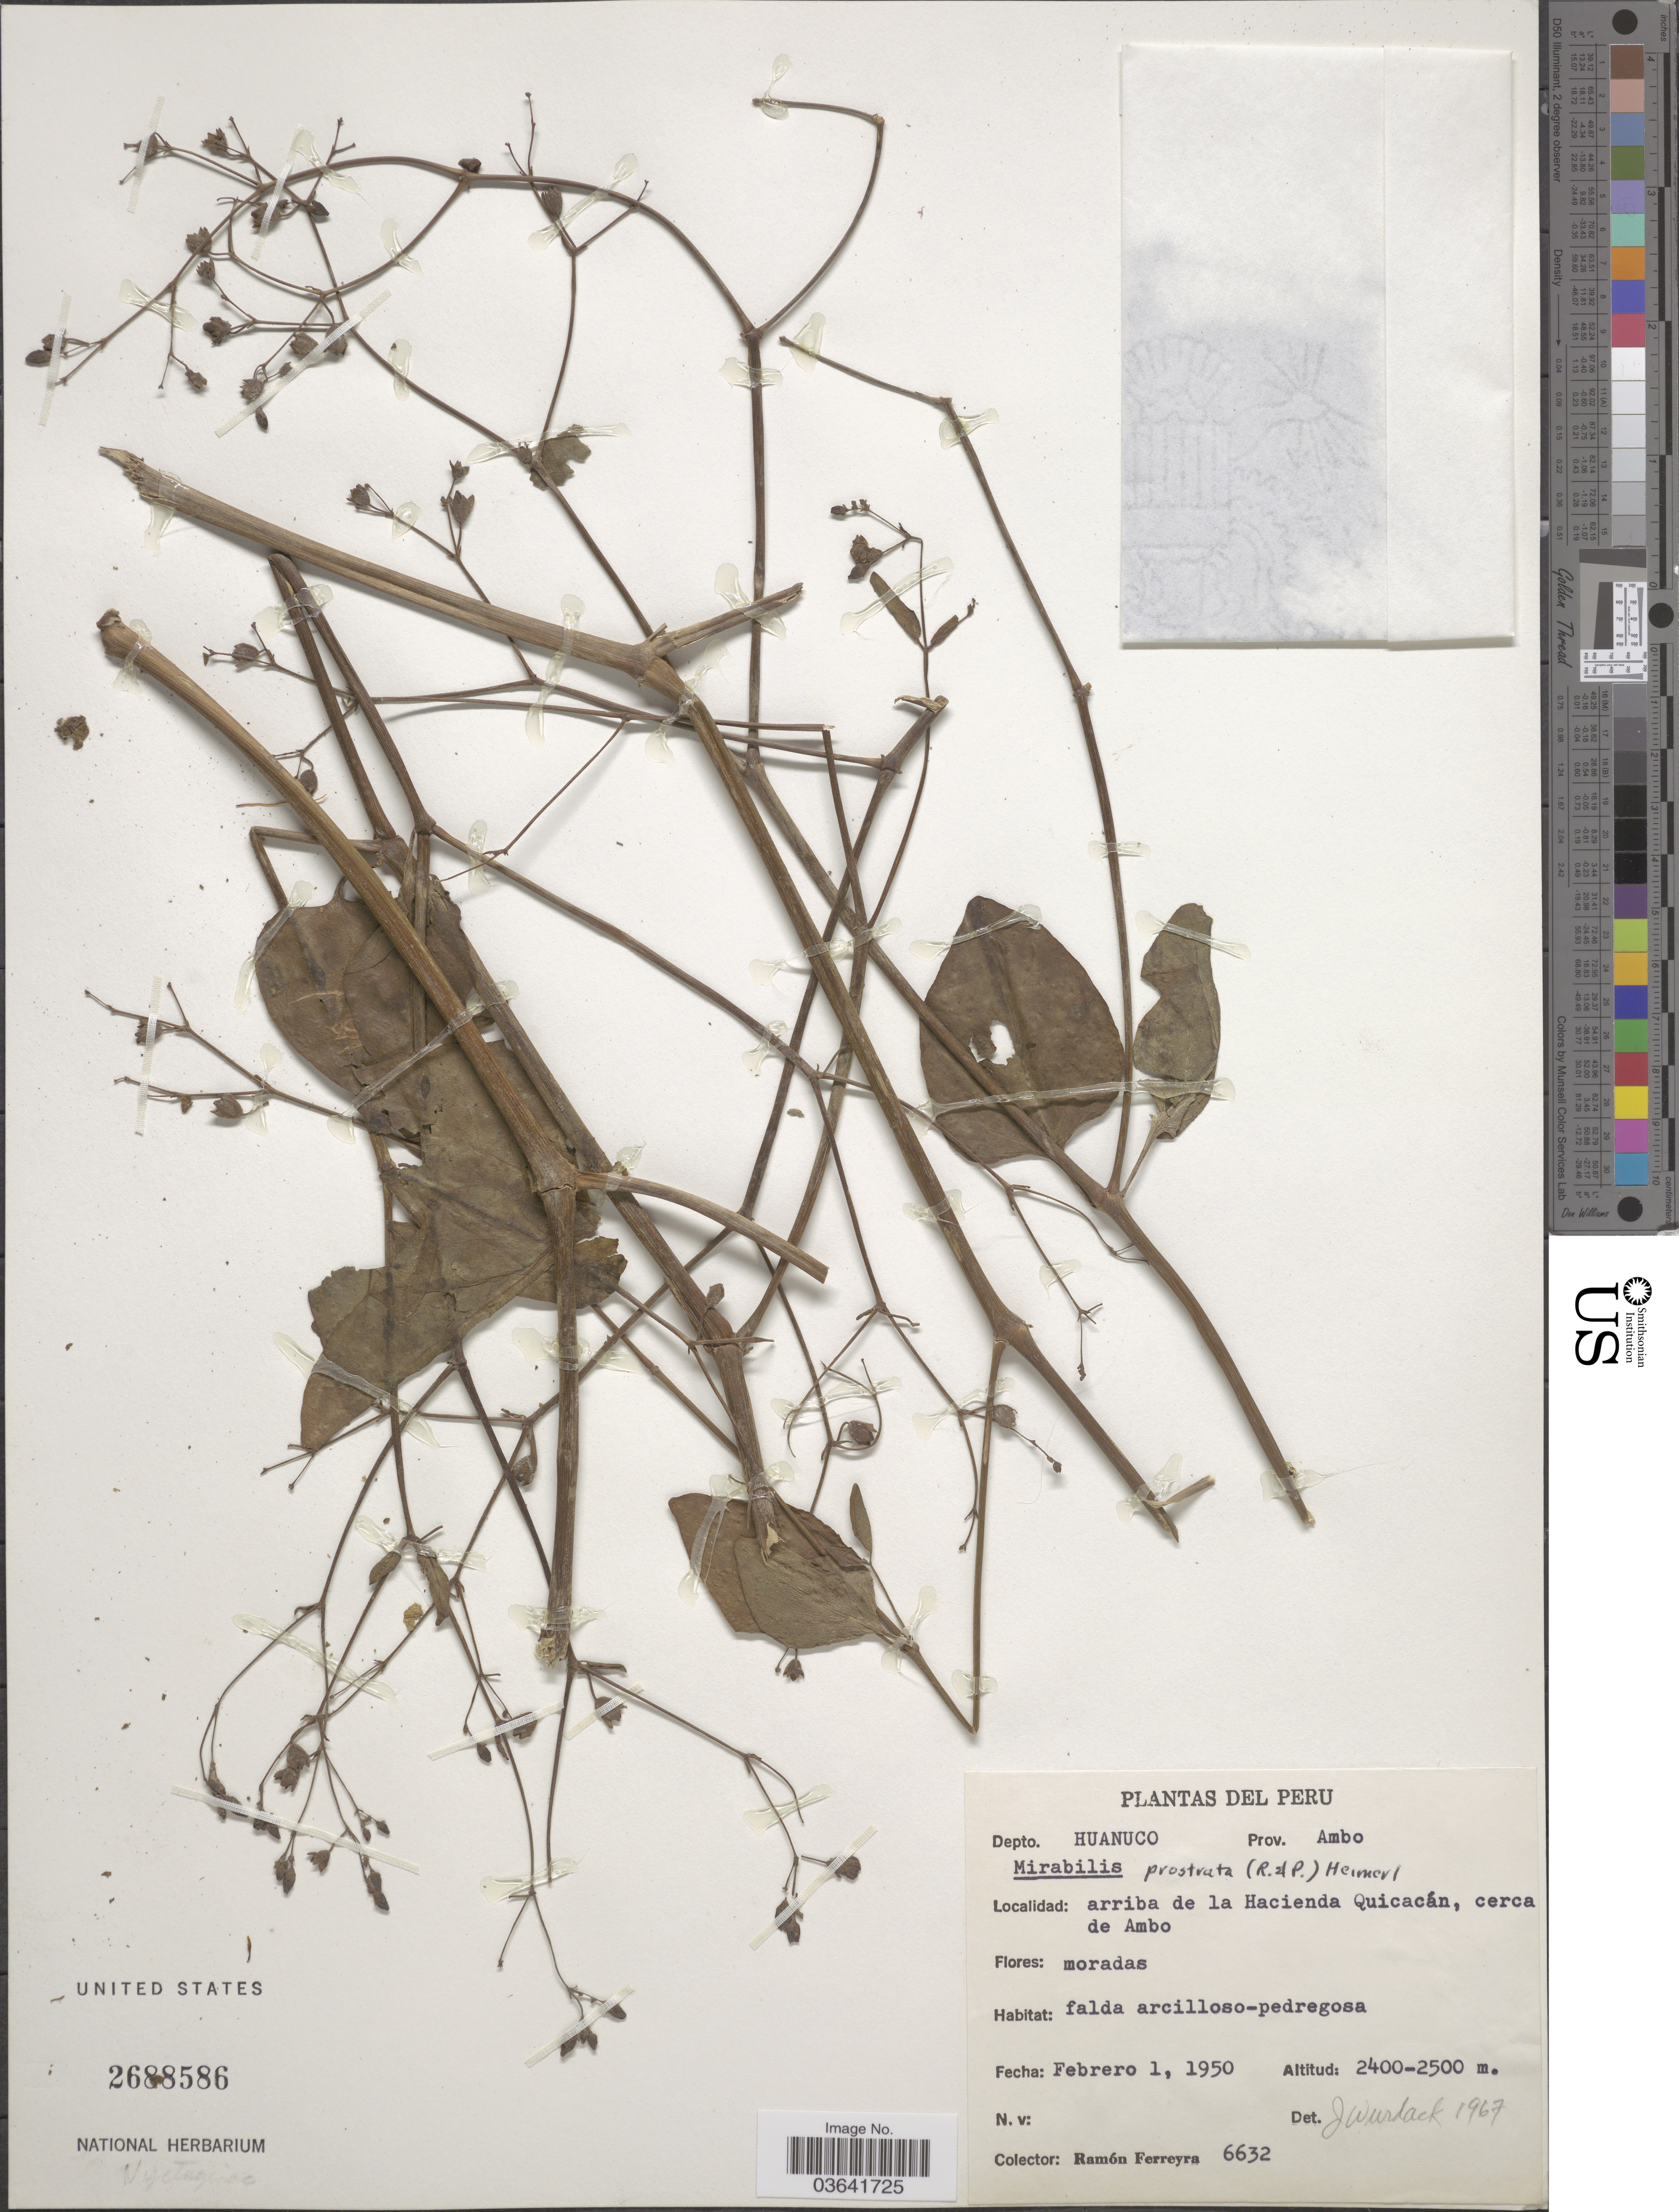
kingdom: Plantae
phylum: Tracheophyta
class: Magnoliopsida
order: Caryophyllales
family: Nyctaginaceae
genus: Mirabilis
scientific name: Mirabilis prostrata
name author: (Ruiz & Pav.) Heimerl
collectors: R. A. Ferreyra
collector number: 6632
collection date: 1950-02-01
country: Peru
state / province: Huánuco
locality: Depto. Huanuco, Prov. Ambo. Arriba de la Hacienda Quicacán, cerca de Ambo.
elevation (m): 2400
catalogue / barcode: US 2688586